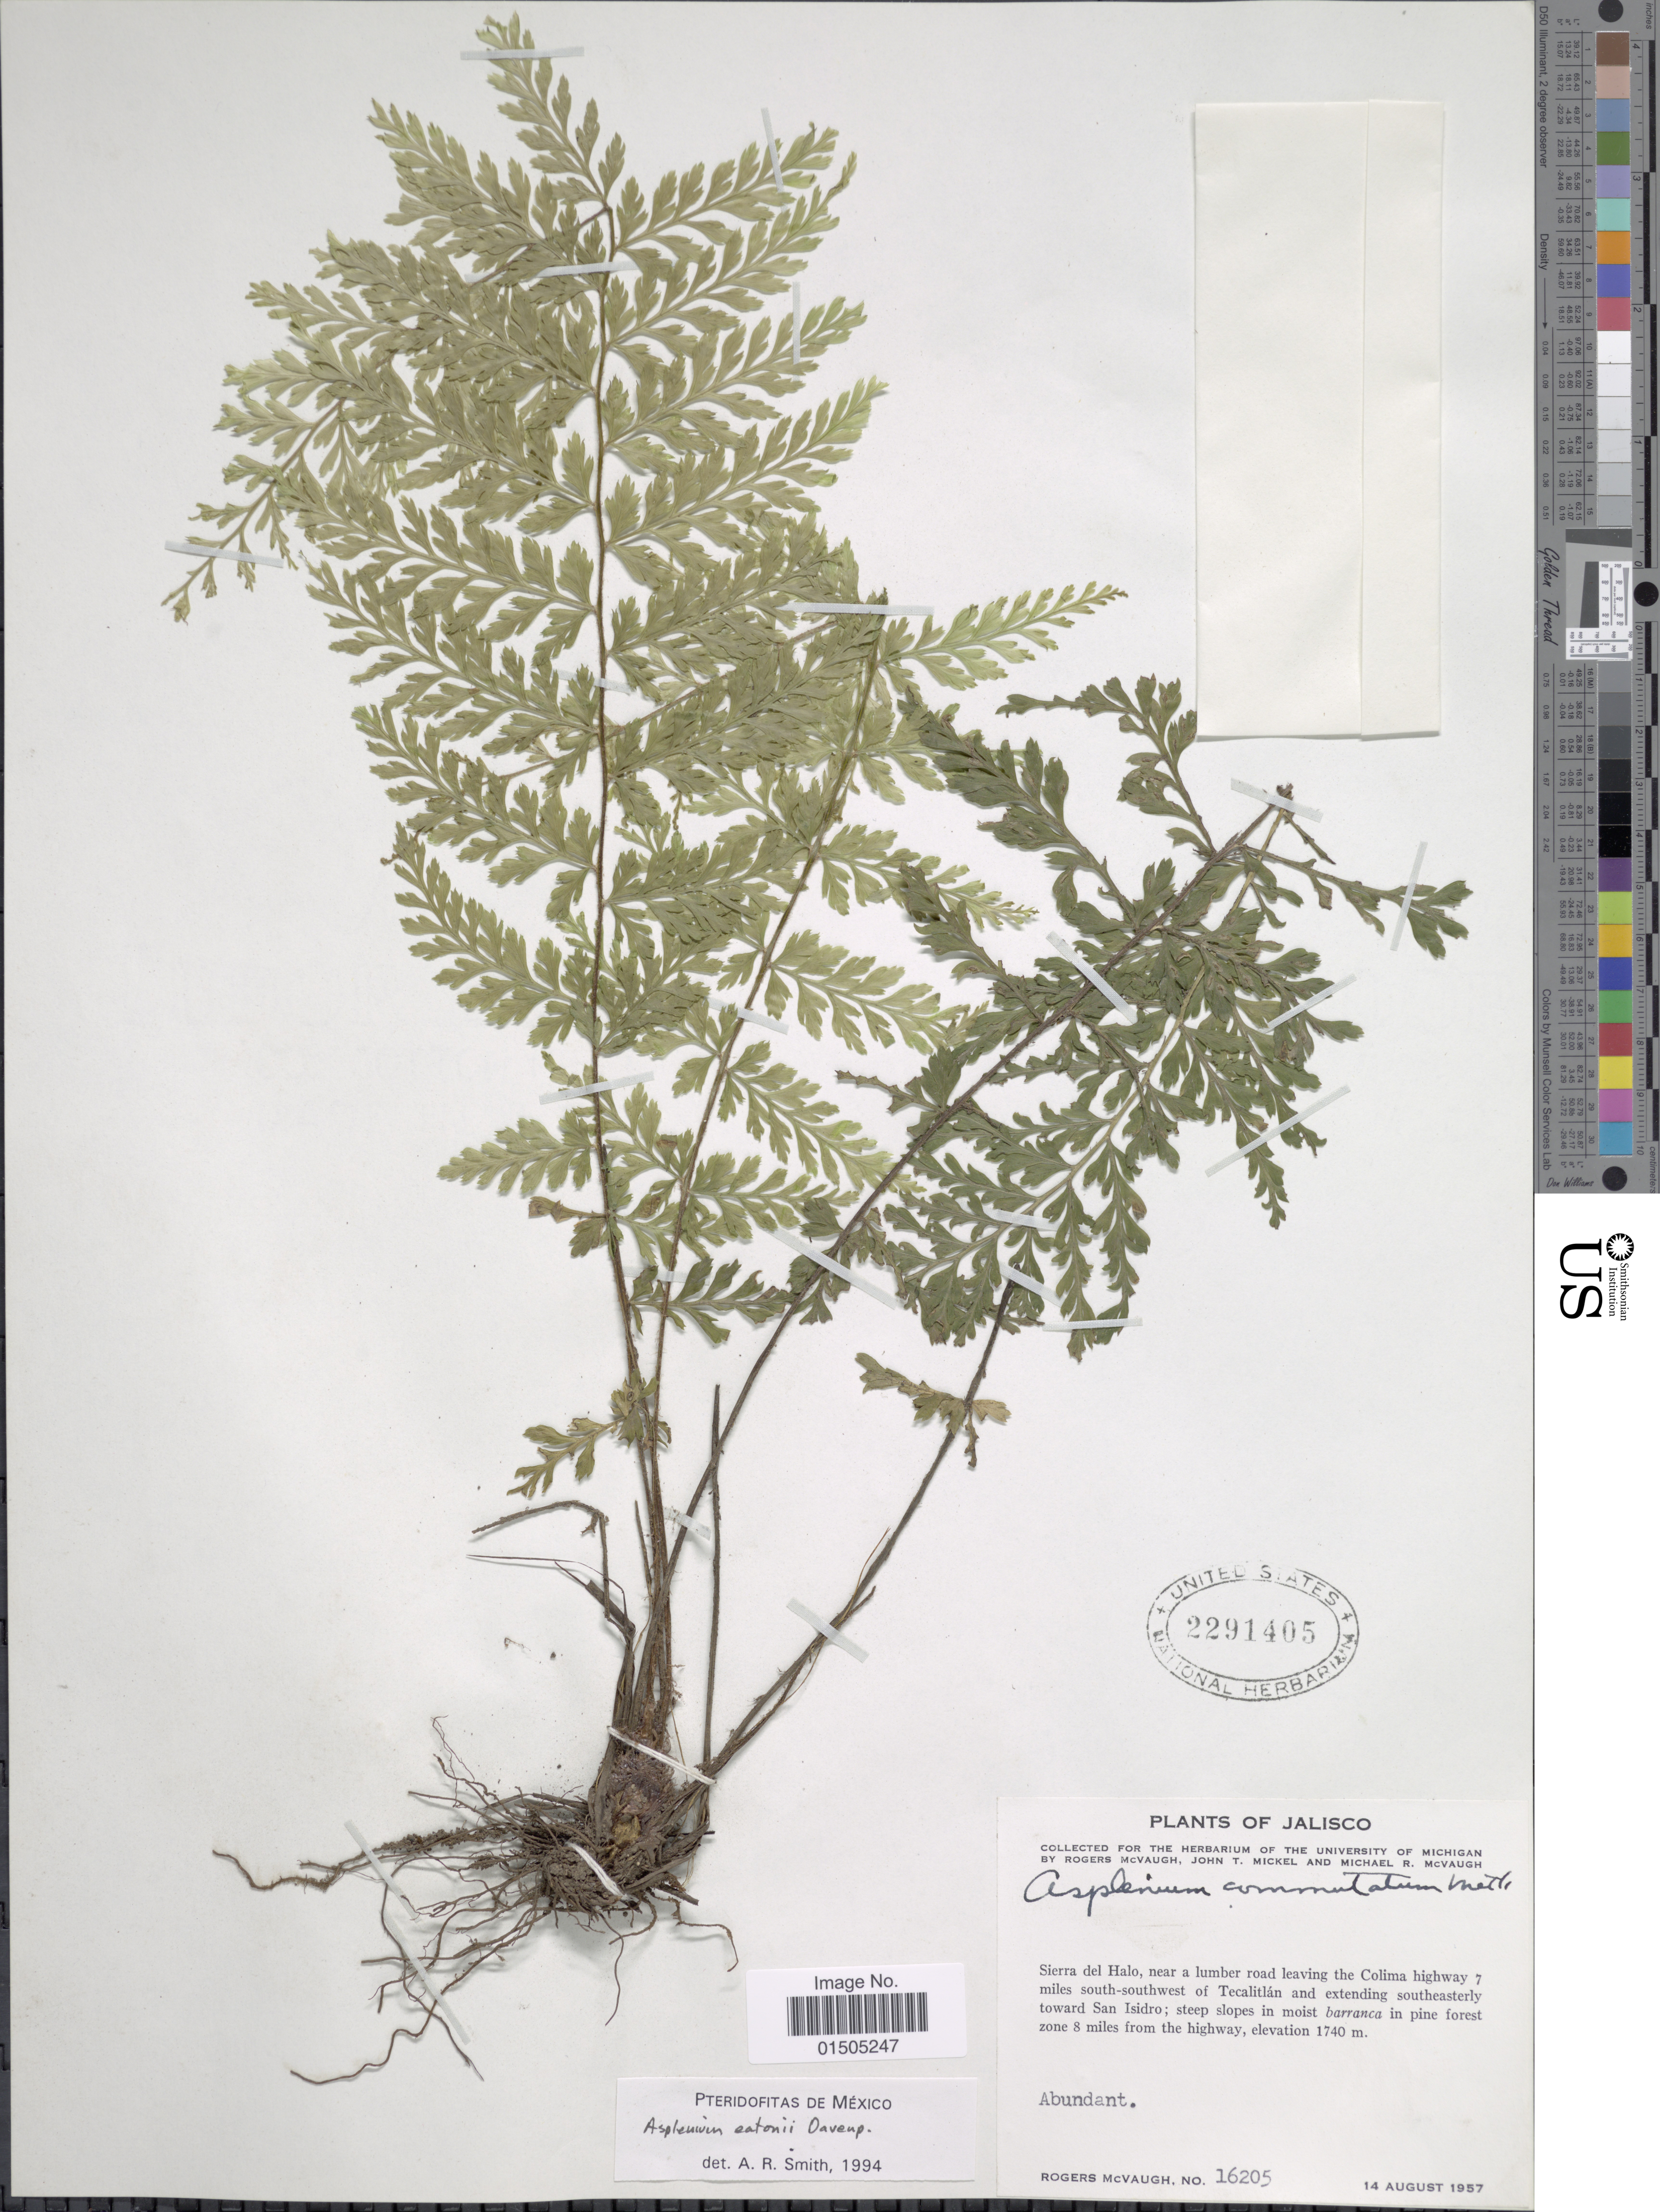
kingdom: Plantae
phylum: Tracheophyta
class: Polypodiopsida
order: Polypodiales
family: Aspleniaceae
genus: Asplenium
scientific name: Asplenium achilleifolium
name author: (M. Martens & Galeotti) Liebm.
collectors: R. McVaugh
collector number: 16205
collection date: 1957-08-14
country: Mexico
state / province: Jalisco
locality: Sierra del Halo, near a lumber road leaving the Colima highway 7 miles south-southwest of Tecalitlán and extending southeasterly toward San Isidro; steep slopes in moist barranca in pine forest zone 8 miles from the highway.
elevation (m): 1740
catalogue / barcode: US 2291405